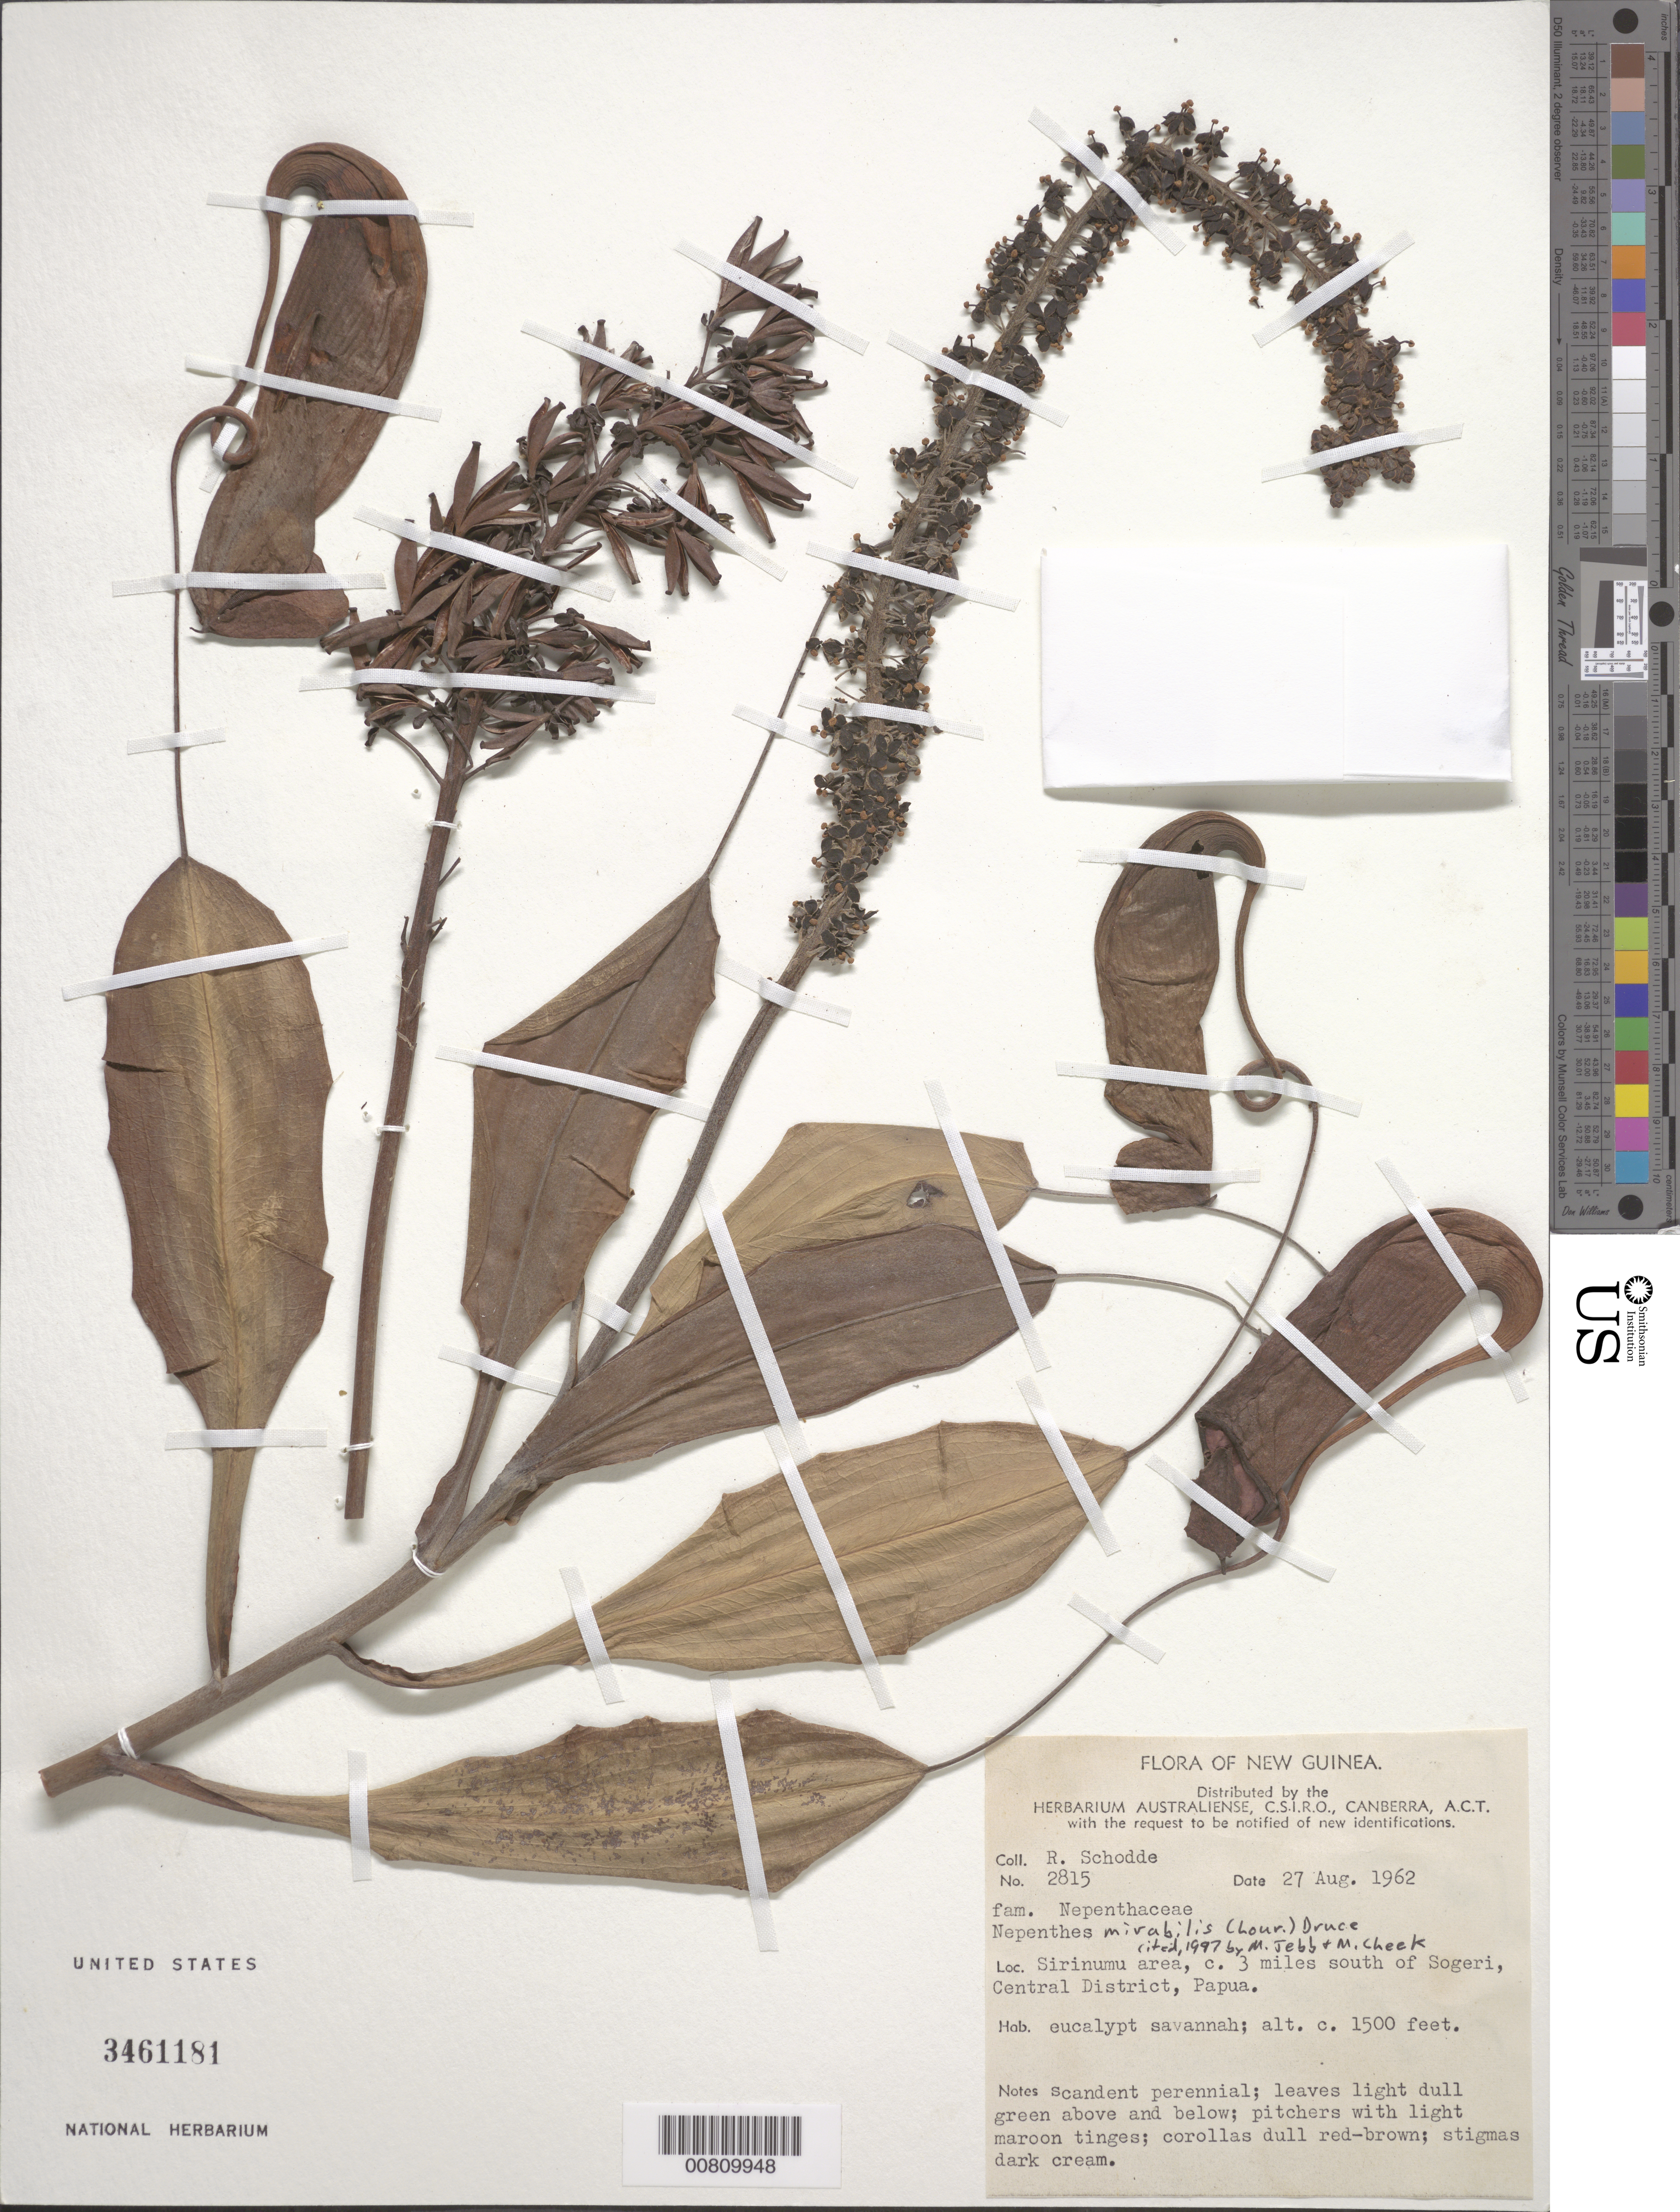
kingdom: Plantae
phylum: Tracheophyta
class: Magnoliopsida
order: Caryophyllales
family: Nepenthaceae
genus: Nepenthes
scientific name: Nepenthes mirabilis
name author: (Lour.) Druce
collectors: R. Schodde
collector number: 2815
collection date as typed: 27 Aug 1962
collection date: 1962-08-27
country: Papua New Guinea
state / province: Central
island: New Guinea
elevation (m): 457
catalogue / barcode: US 3461181